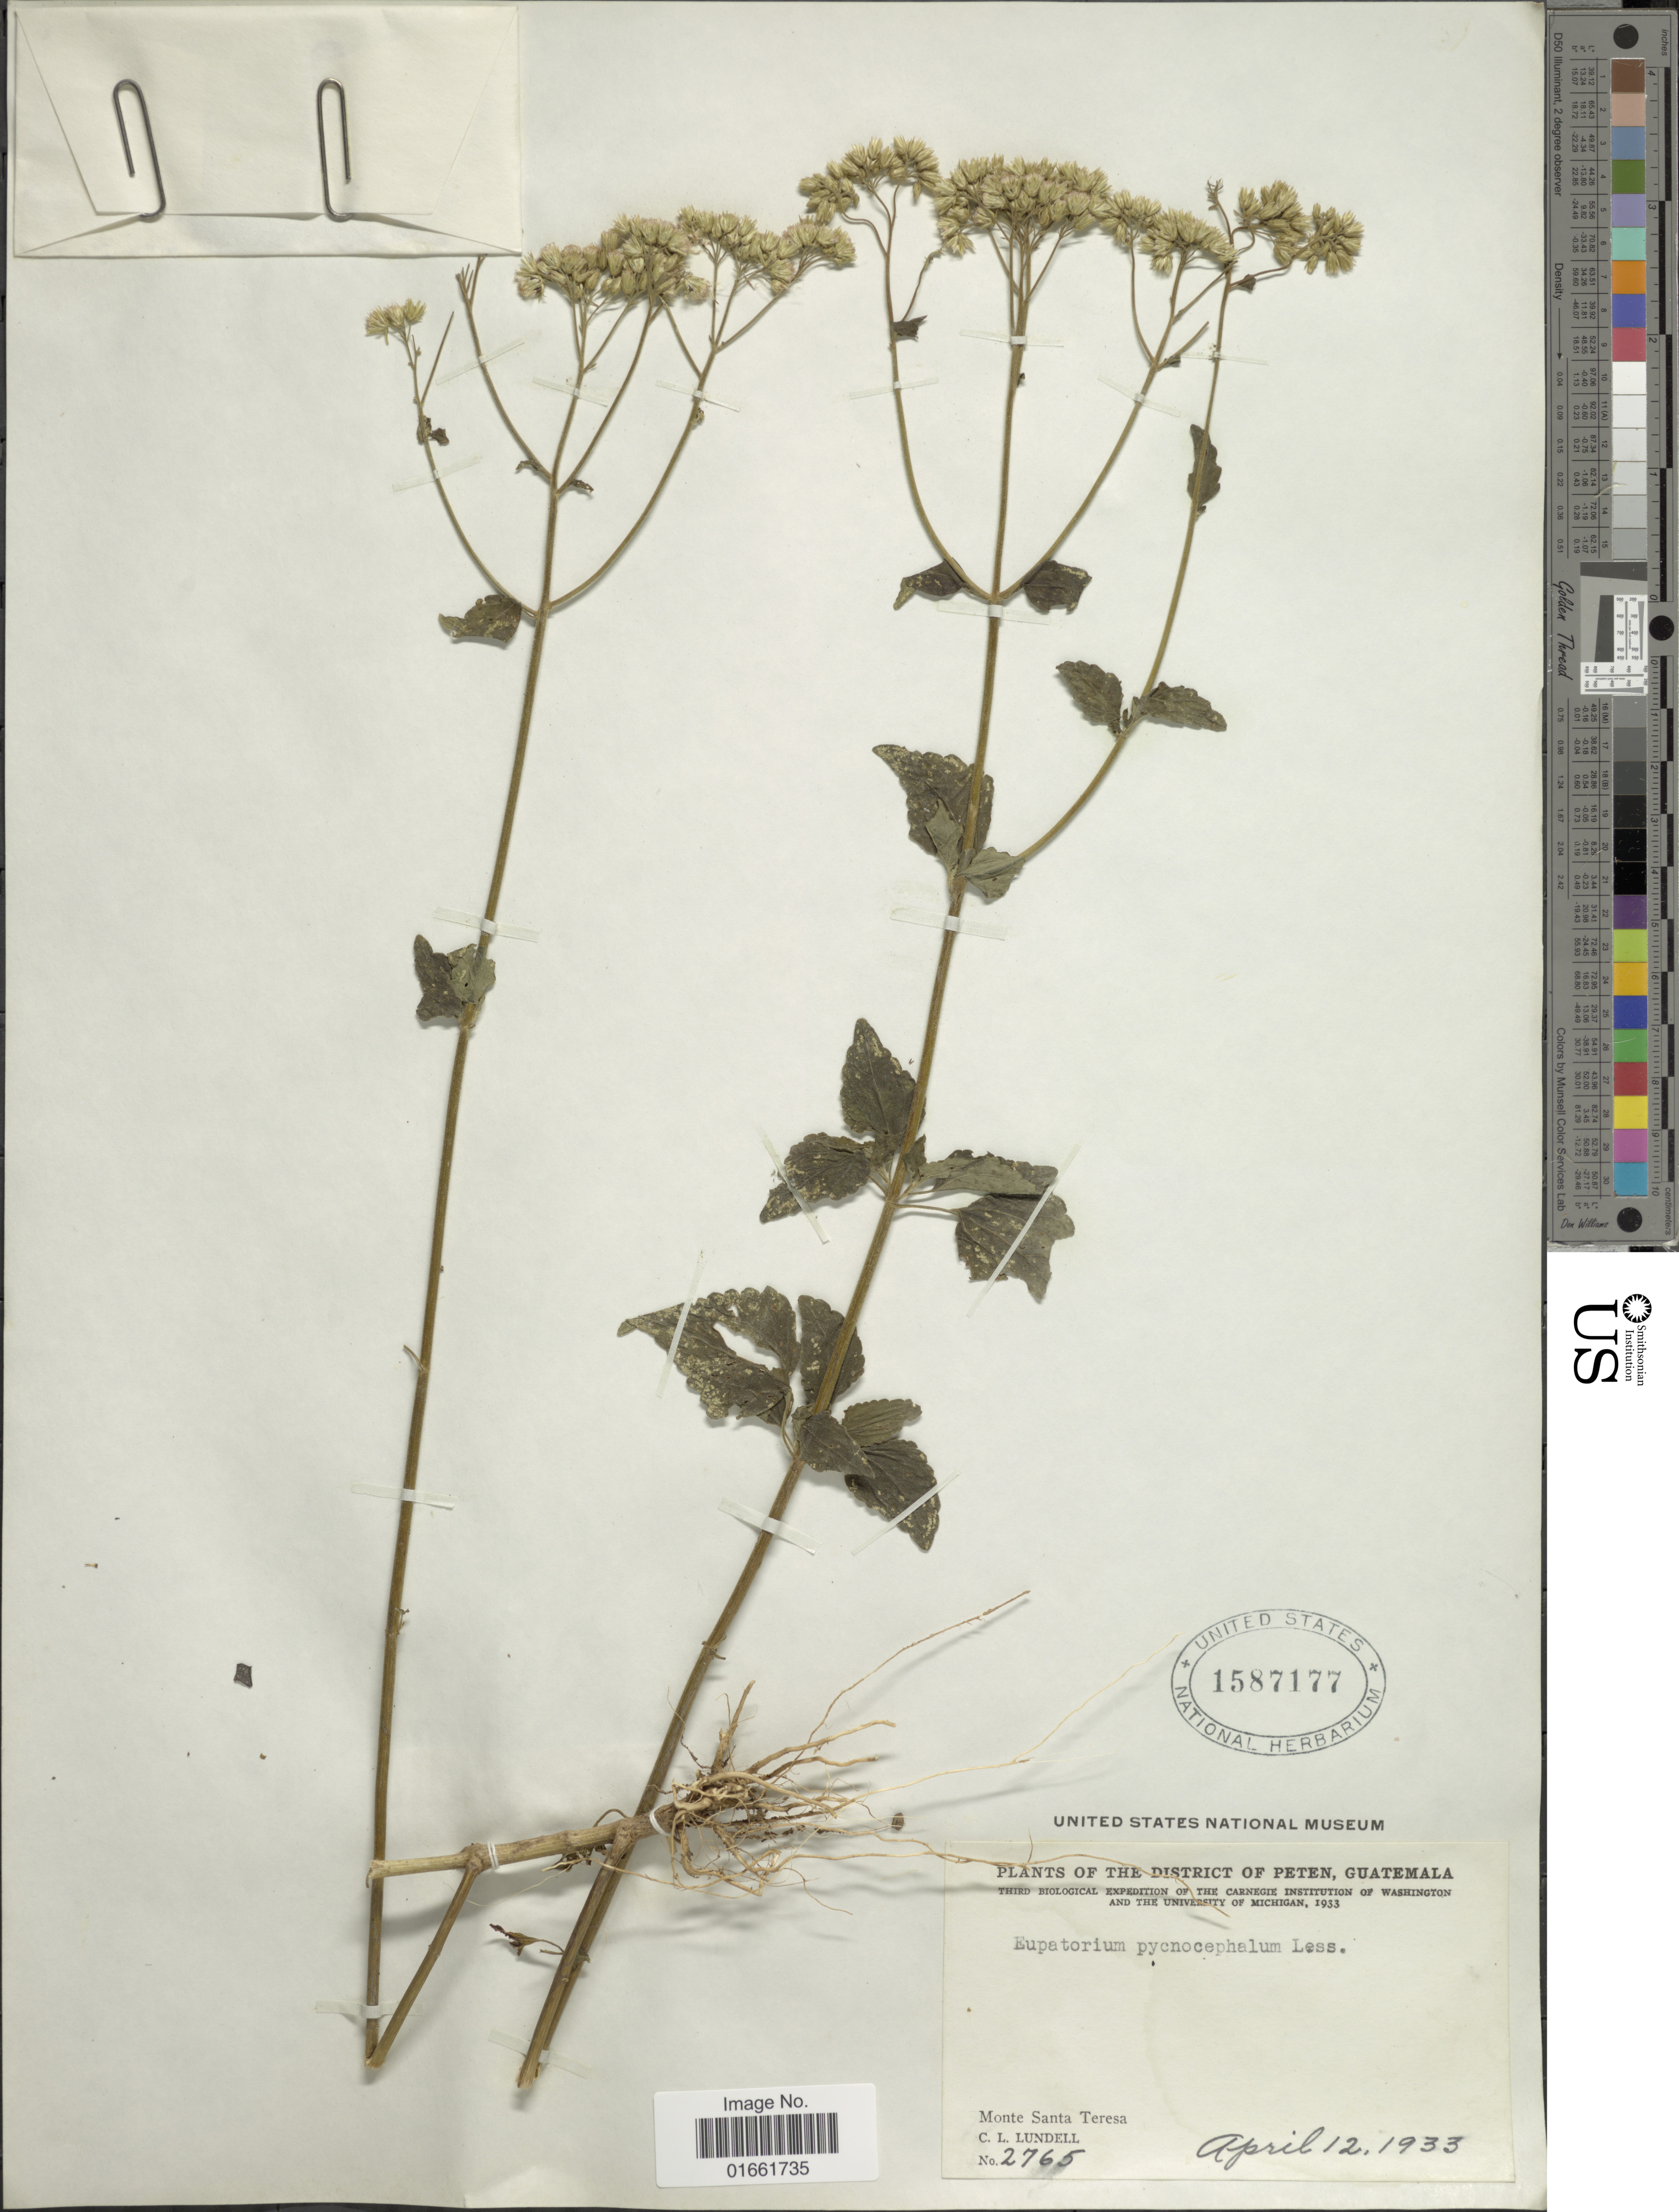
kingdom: Plantae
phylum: Tracheophyta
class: Magnoliopsida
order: Asterales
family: Asteraceae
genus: Fleischmannia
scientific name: Fleischmannia pratensis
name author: (Klatt) R.M. King & H. Rob.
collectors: C. L. Lundell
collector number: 2765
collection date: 1933-04-12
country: Guatemala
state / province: El Petén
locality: District of Peten. Monte Santa Teresa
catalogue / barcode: US 1587177